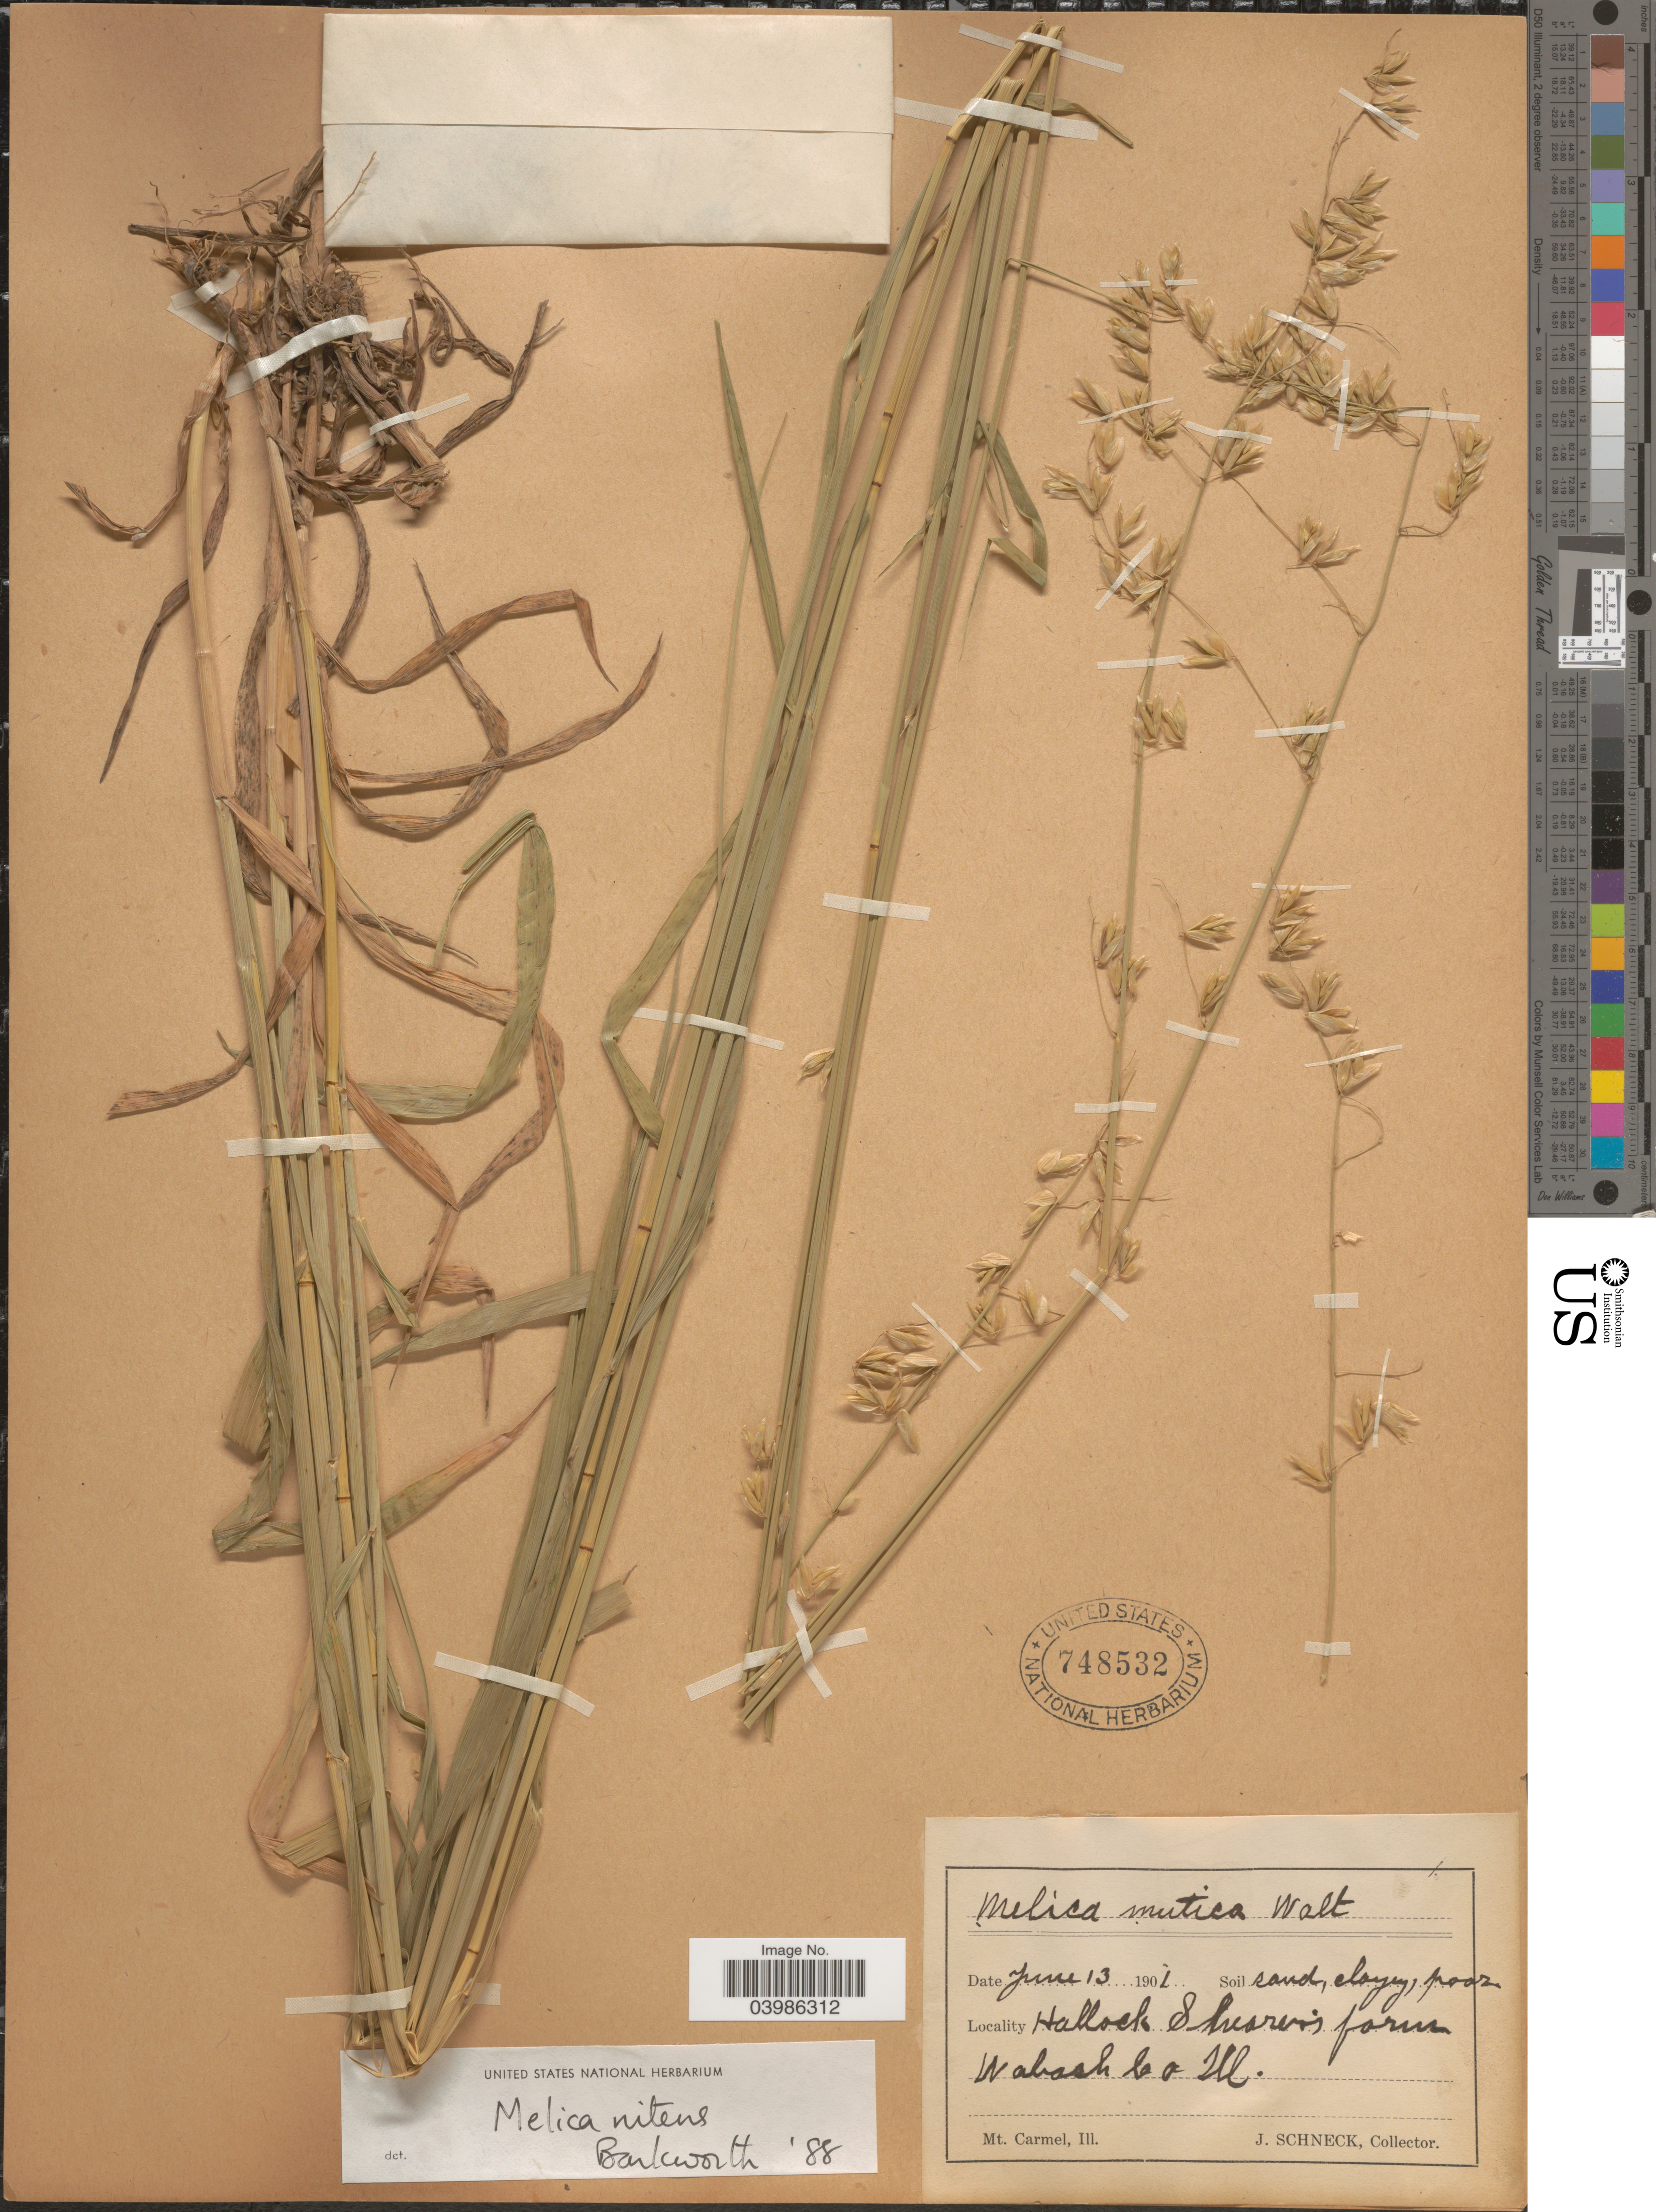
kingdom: Plantae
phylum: Tracheophyta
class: Liliopsida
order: Poales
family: Poaceae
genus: Melica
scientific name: Melica nitens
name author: (Scribn.) Nutt. ex Piper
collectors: J. Schneck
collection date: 1901-06-13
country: United States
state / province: Illinois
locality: Hallock Shearvos farm. Wabash Co.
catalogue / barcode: US 748532